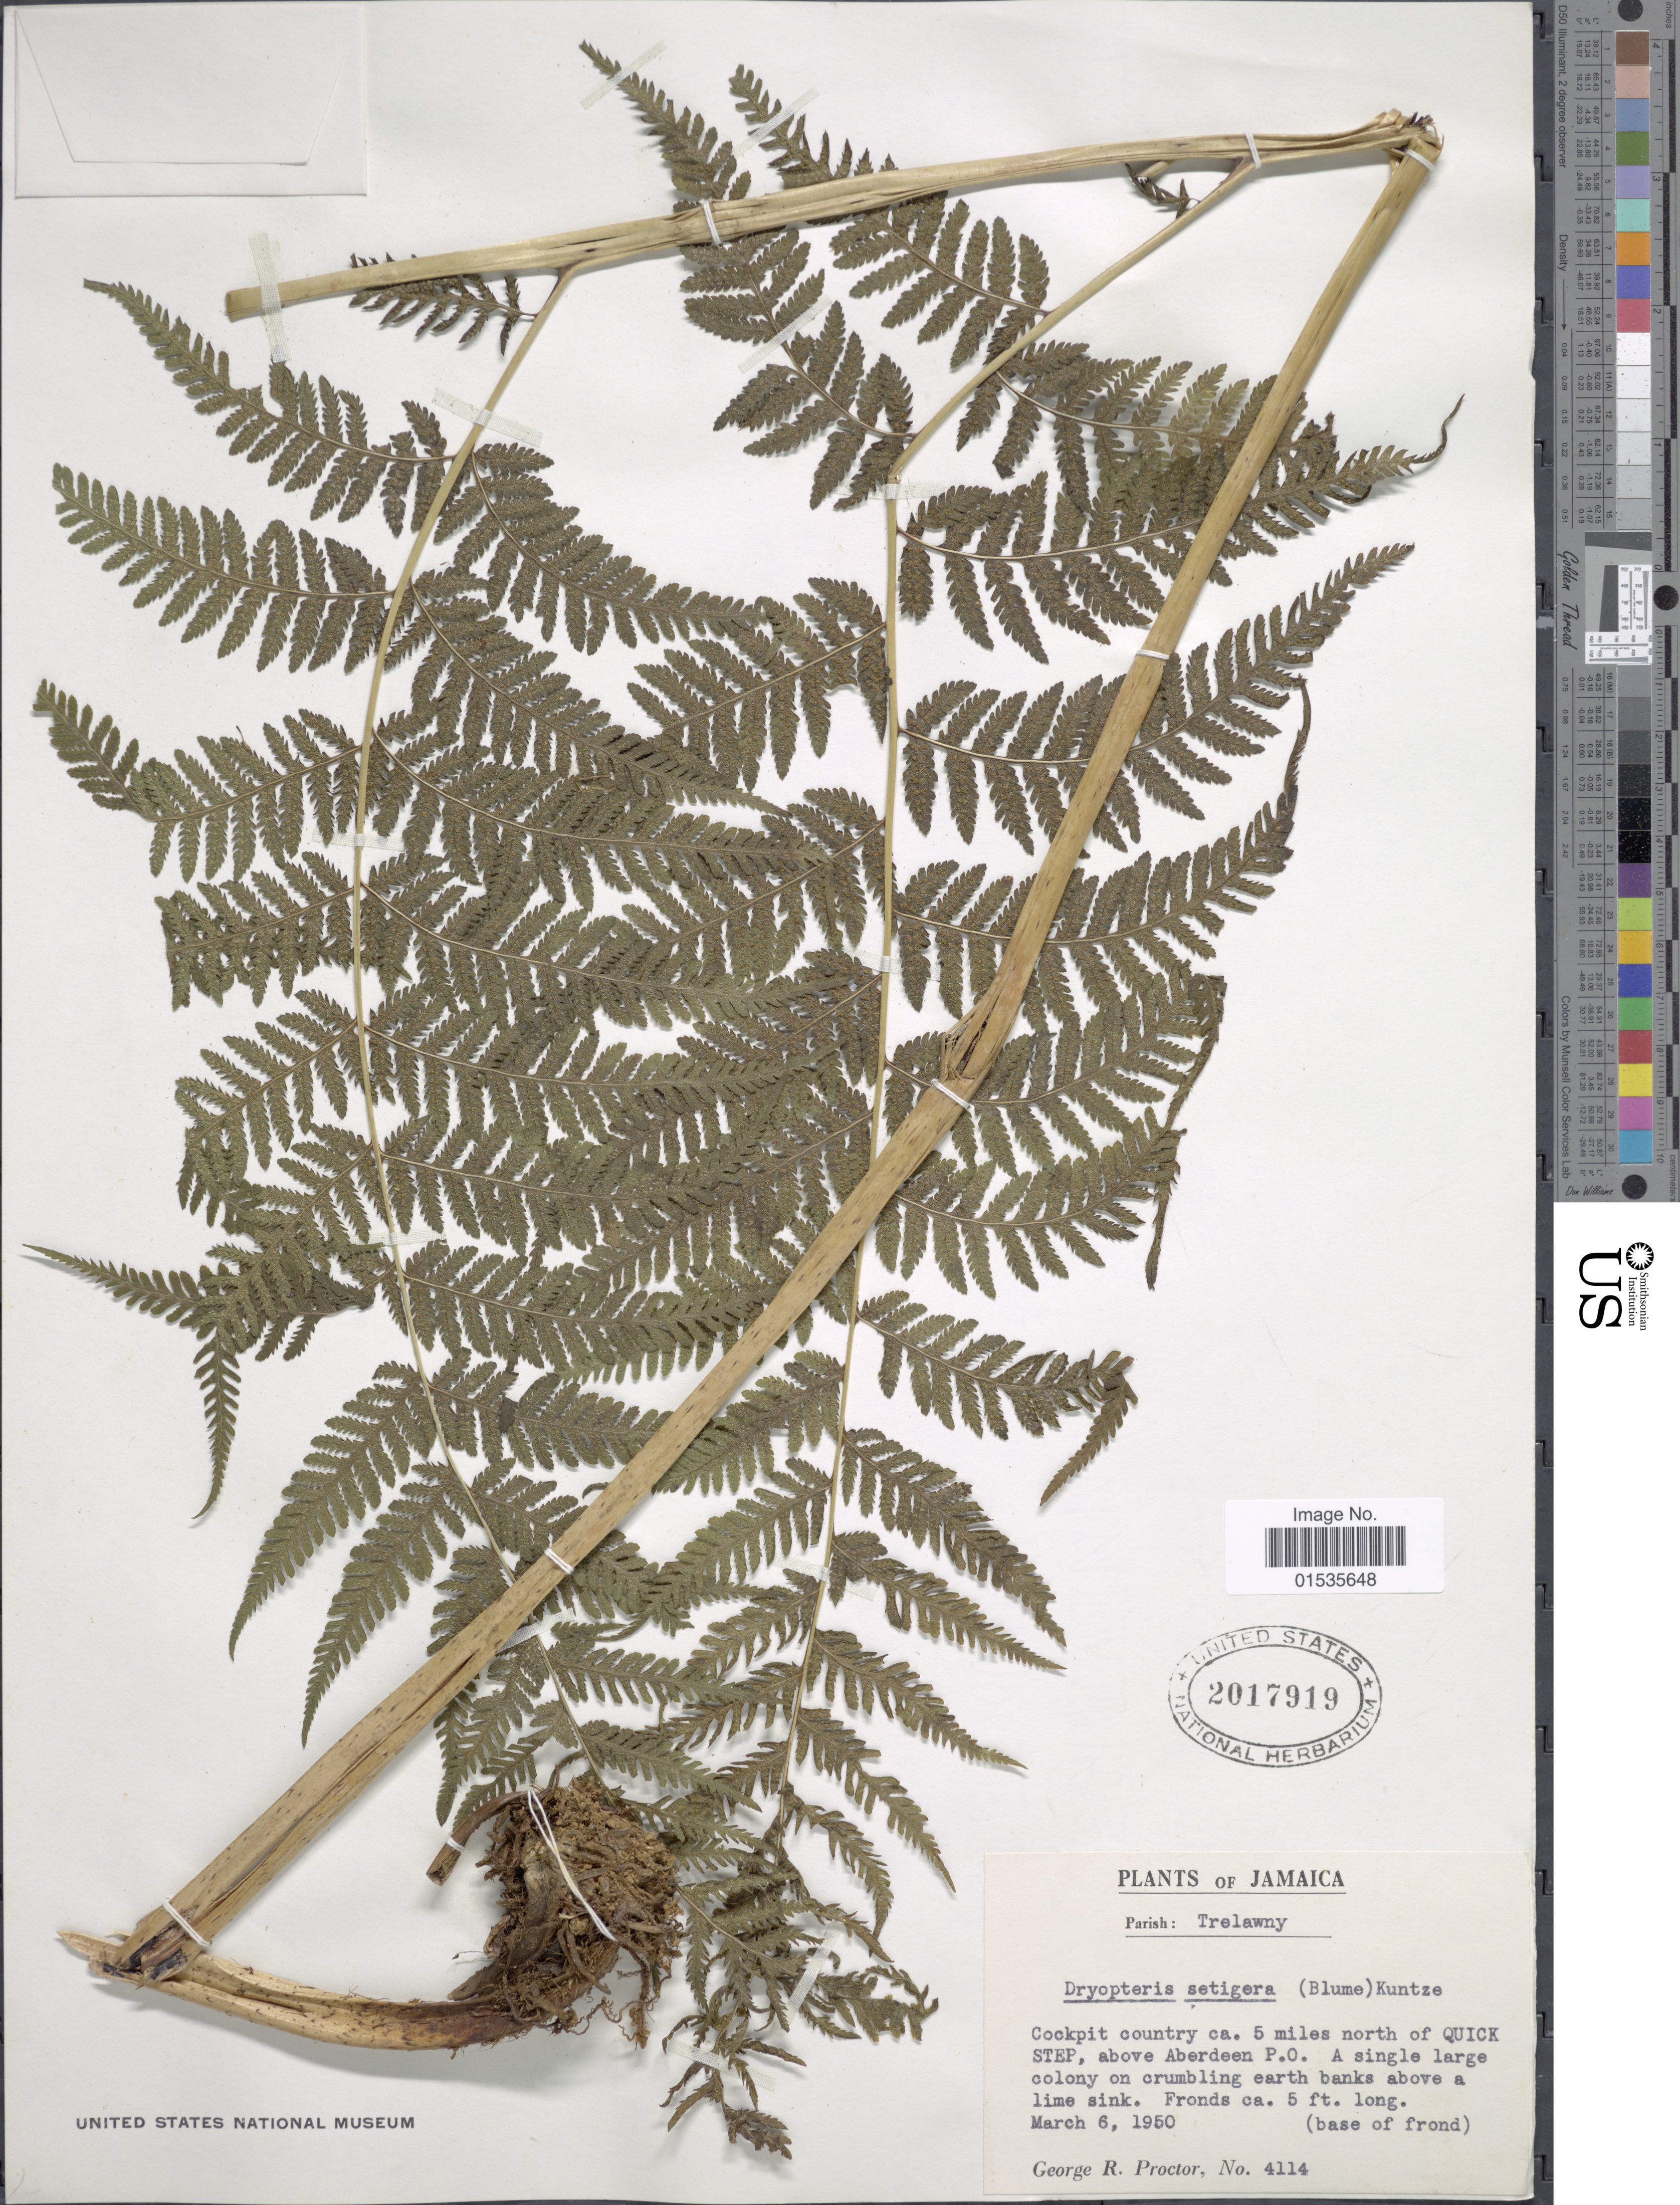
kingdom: Plantae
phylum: Tracheophyta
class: Polypodiopsida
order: Polypodiales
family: Thelypteridaceae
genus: Macrothelypteris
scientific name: Macrothelypteris torresiana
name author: (Gaudich.) Ching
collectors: G. Proctor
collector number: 4114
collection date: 1950-03-06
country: Jamaica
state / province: Trelawny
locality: Jamaica, Parish: Trelawny, Cockpit coutry ca. 5 miles north of Quick Step, above Aberdeen P.O.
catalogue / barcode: US 2017919